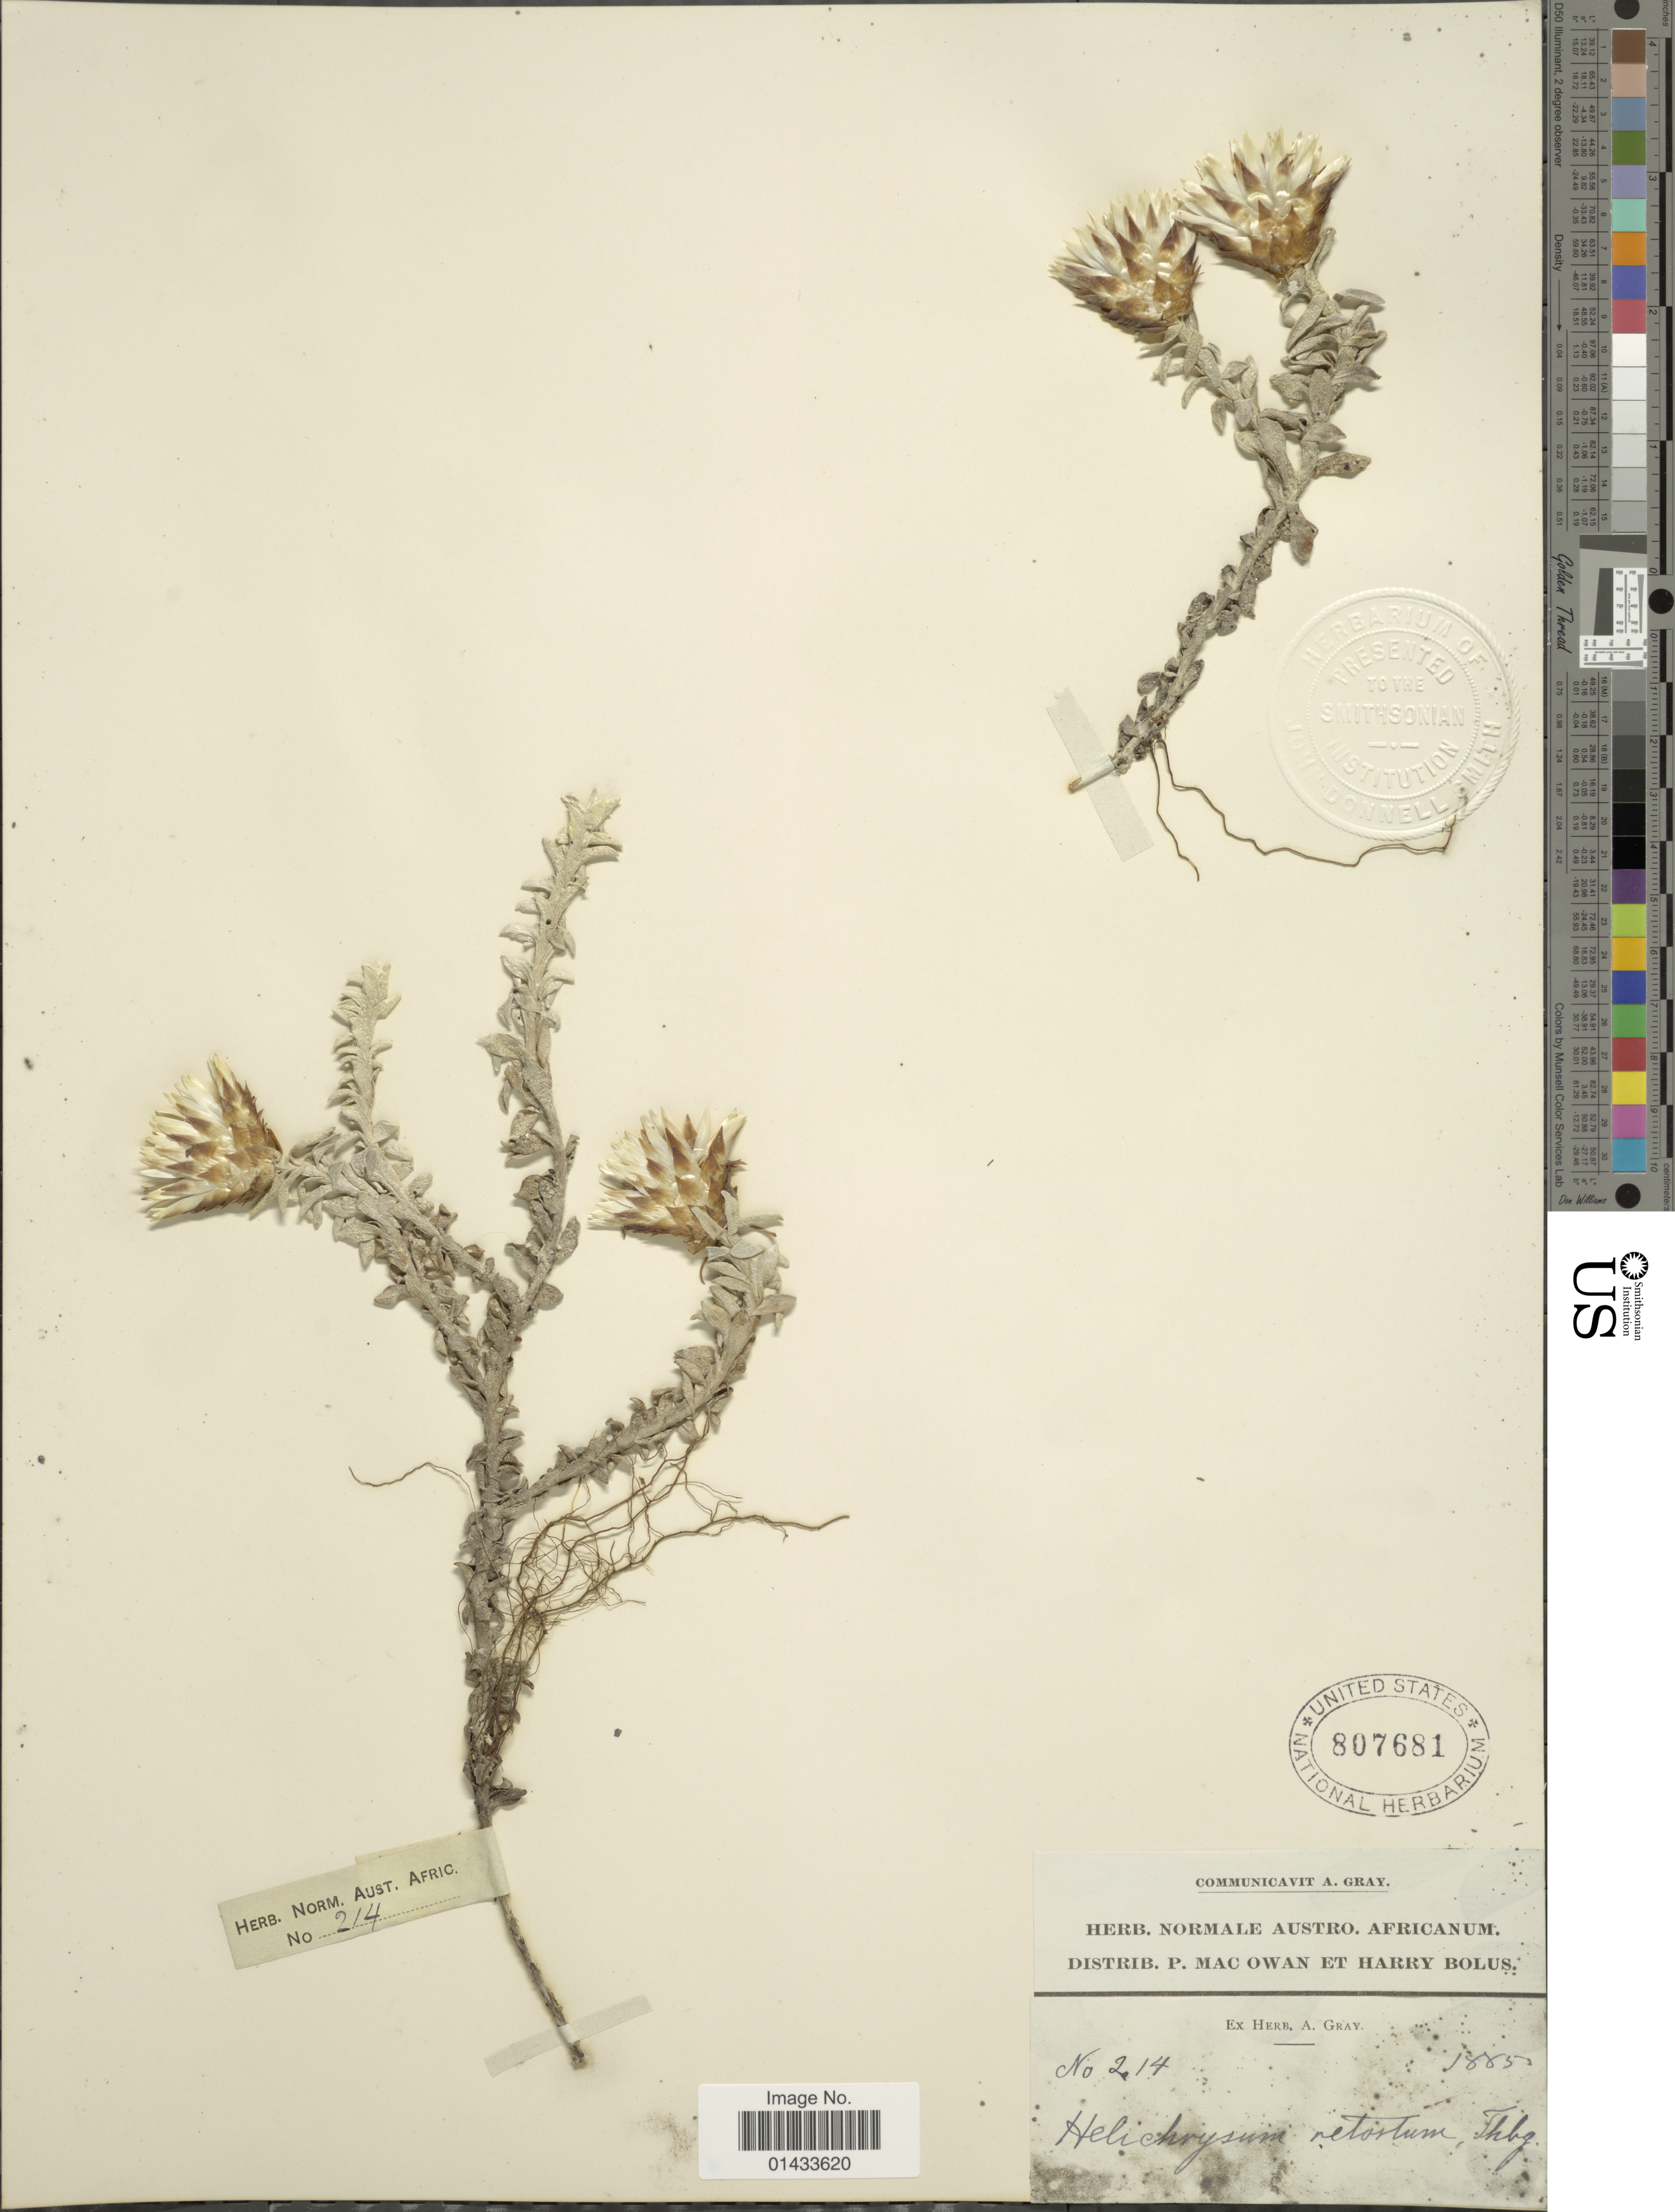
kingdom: Plantae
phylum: Tracheophyta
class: Magnoliopsida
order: Asterales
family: Asteraceae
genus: Helichrysum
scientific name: Helichrysum retortum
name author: (L.) Willd.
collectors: ex herb. Gray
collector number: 214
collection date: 1885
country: South Africa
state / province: Western Cape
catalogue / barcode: US 807681